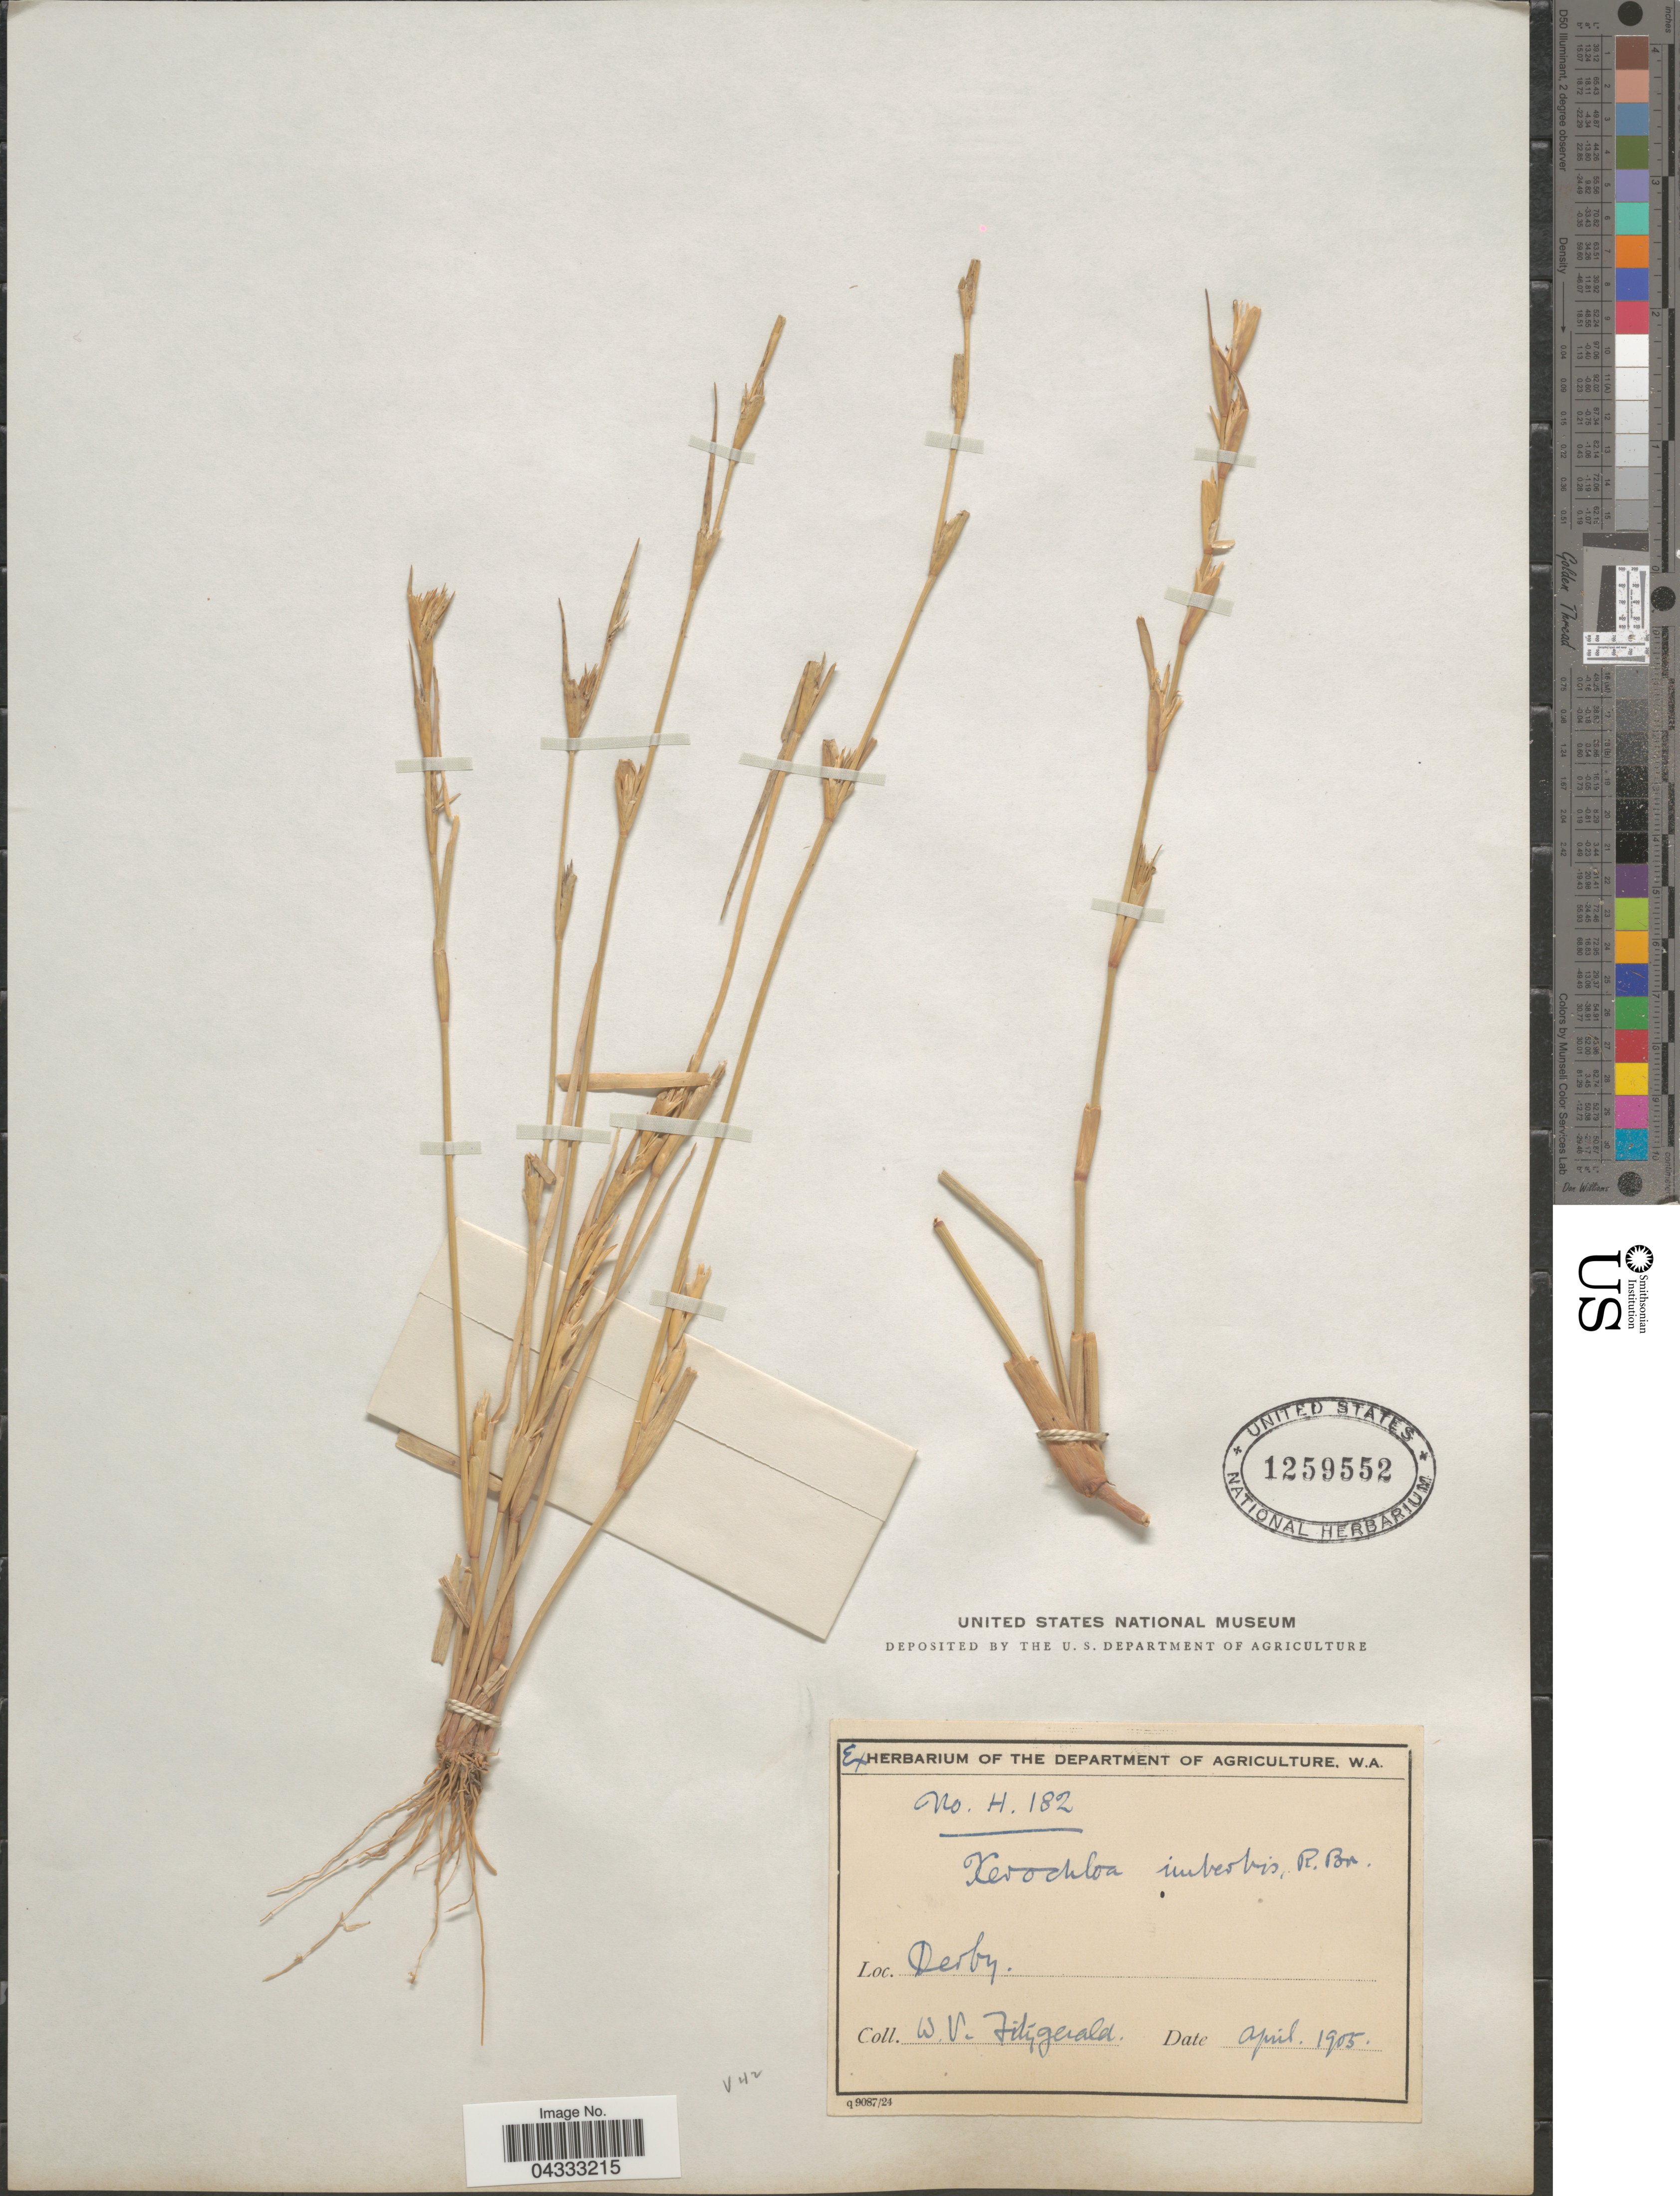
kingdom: Plantae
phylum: Tracheophyta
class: Liliopsida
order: Poales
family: Poaceae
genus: Xerochloa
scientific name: Xerochloa imberbis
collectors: W. Fitzgerald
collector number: H.182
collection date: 1905-04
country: Australia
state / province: Western Australia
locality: Derby.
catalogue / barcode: US 1259552